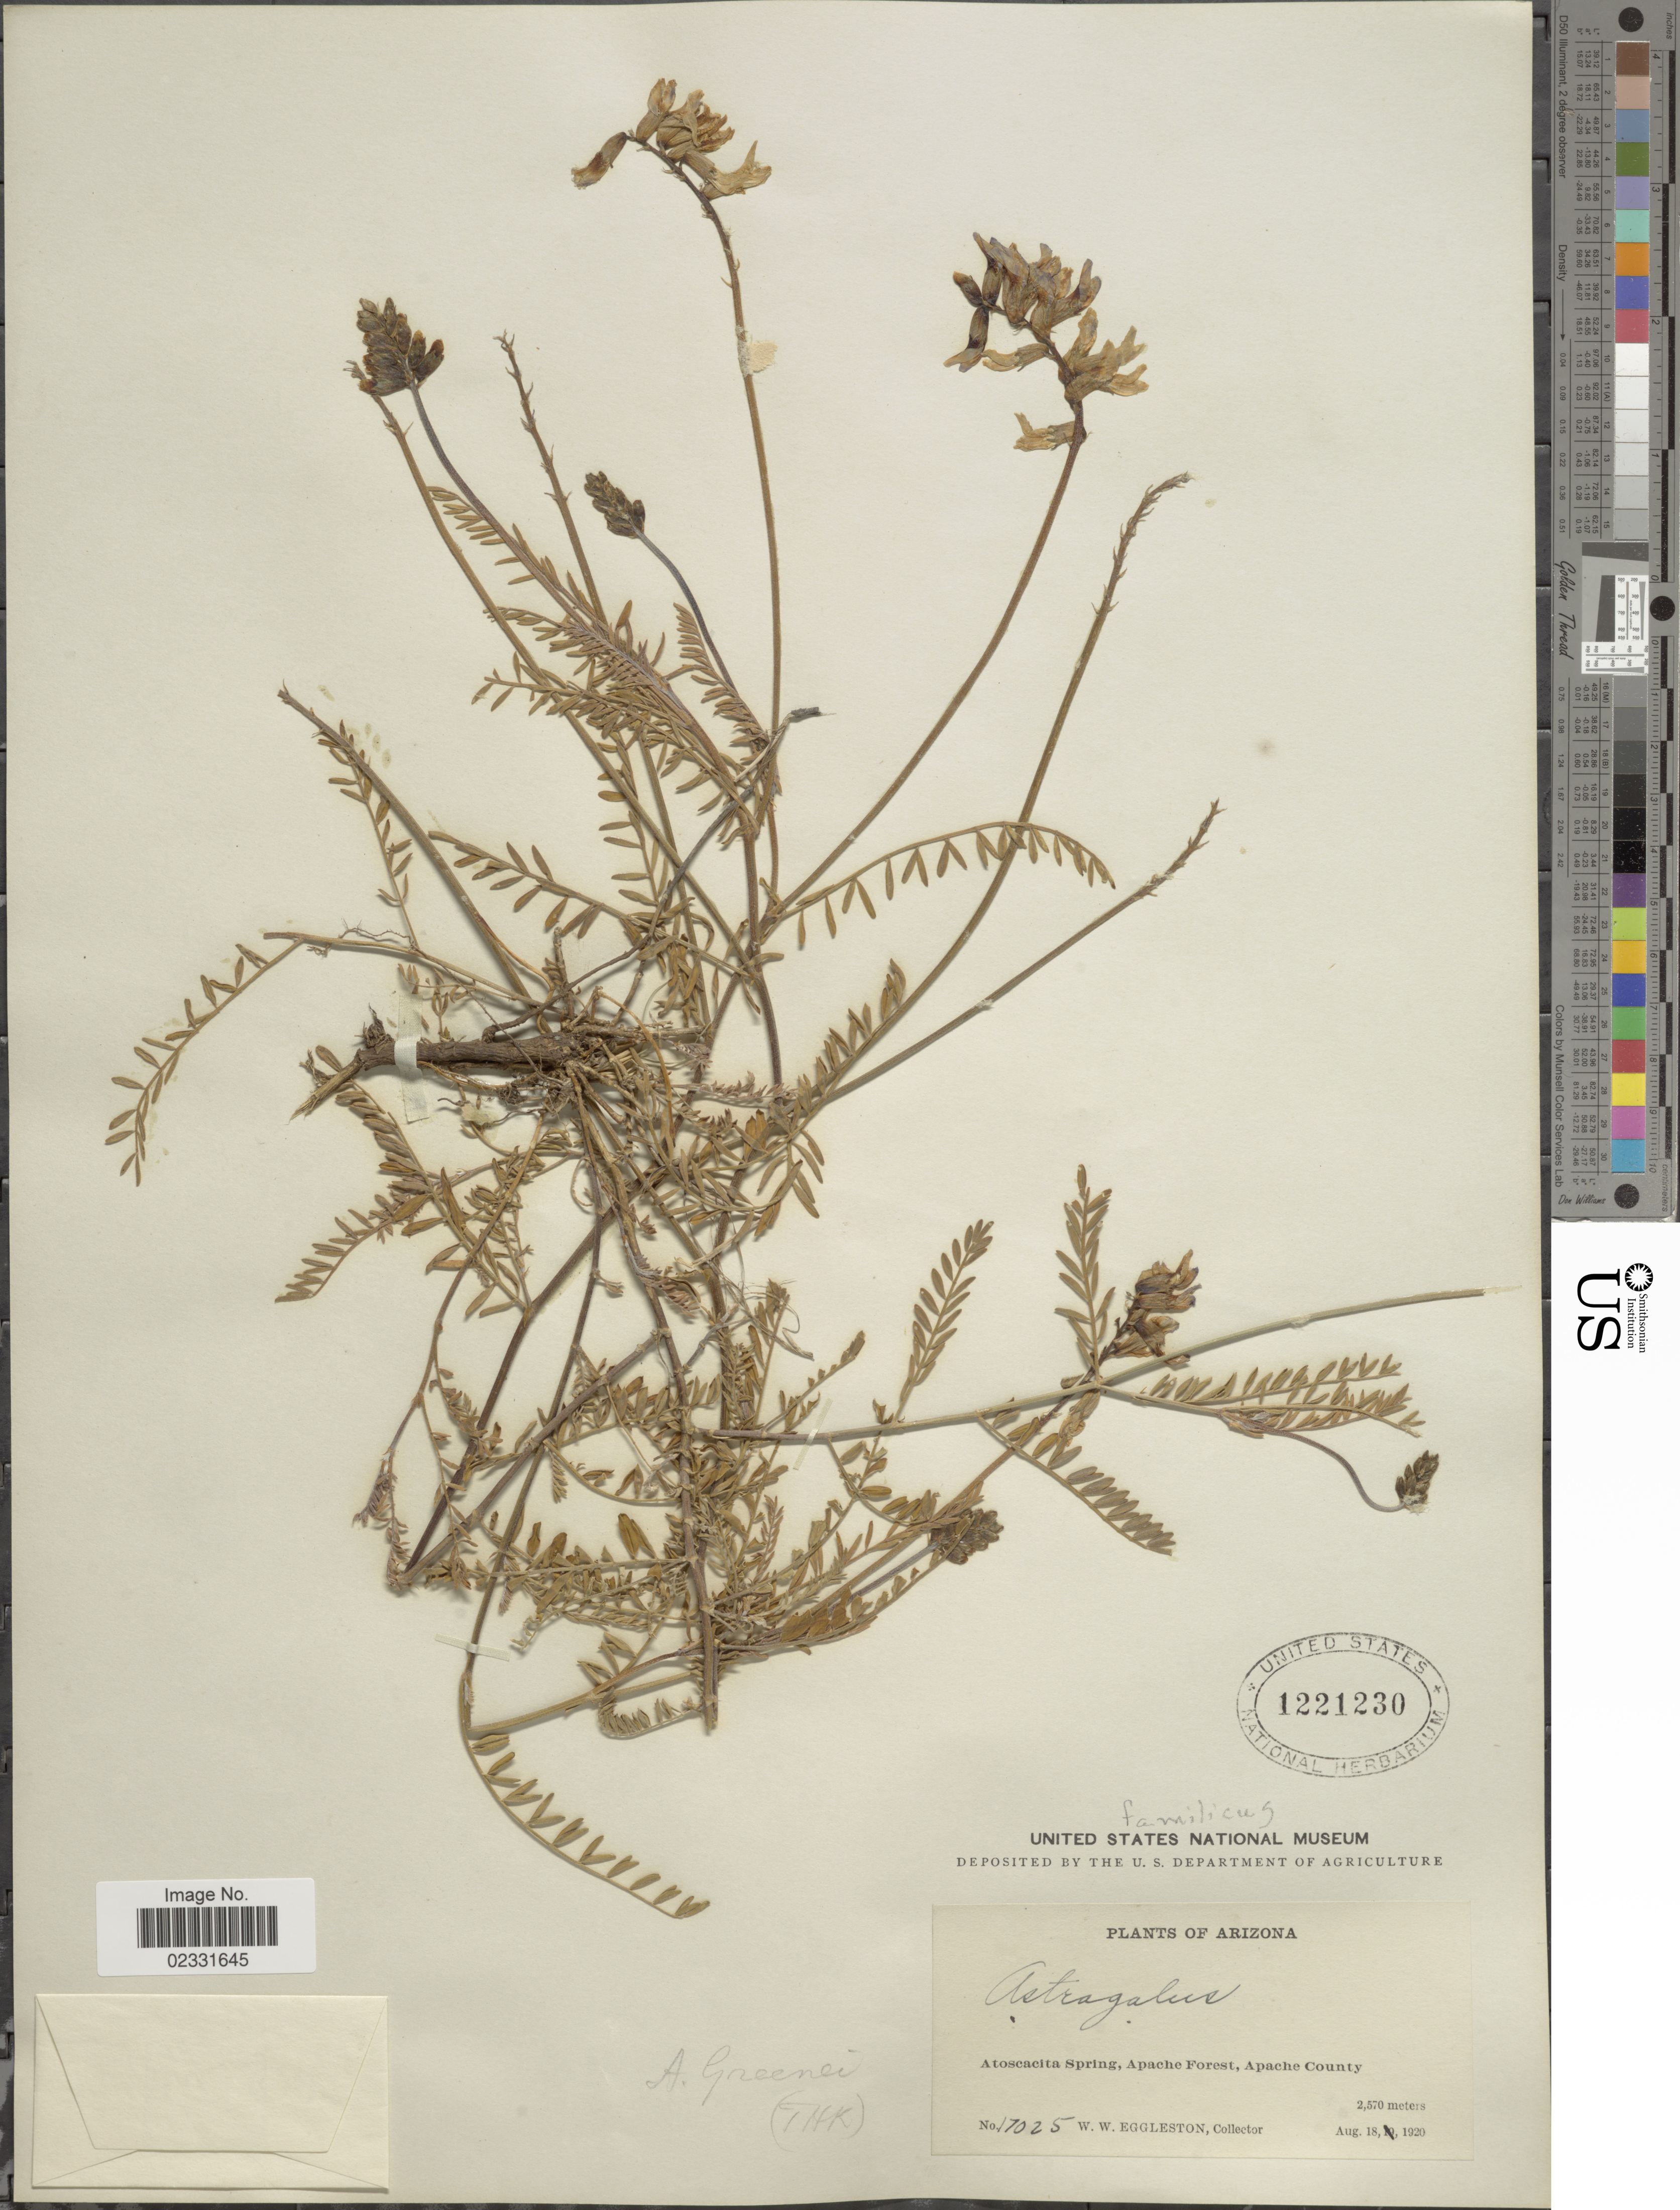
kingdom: Plantae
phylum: Tracheophyta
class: Magnoliopsida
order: Fabales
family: Fabaceae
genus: Astragalus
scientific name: Astragalus hallii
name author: A. Gray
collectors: W. W. Eggleston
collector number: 17025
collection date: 1920-08-18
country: United States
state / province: Arizona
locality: Atoscacita Spring, Apache Forest, Apache County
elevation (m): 2570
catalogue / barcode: US 1221230